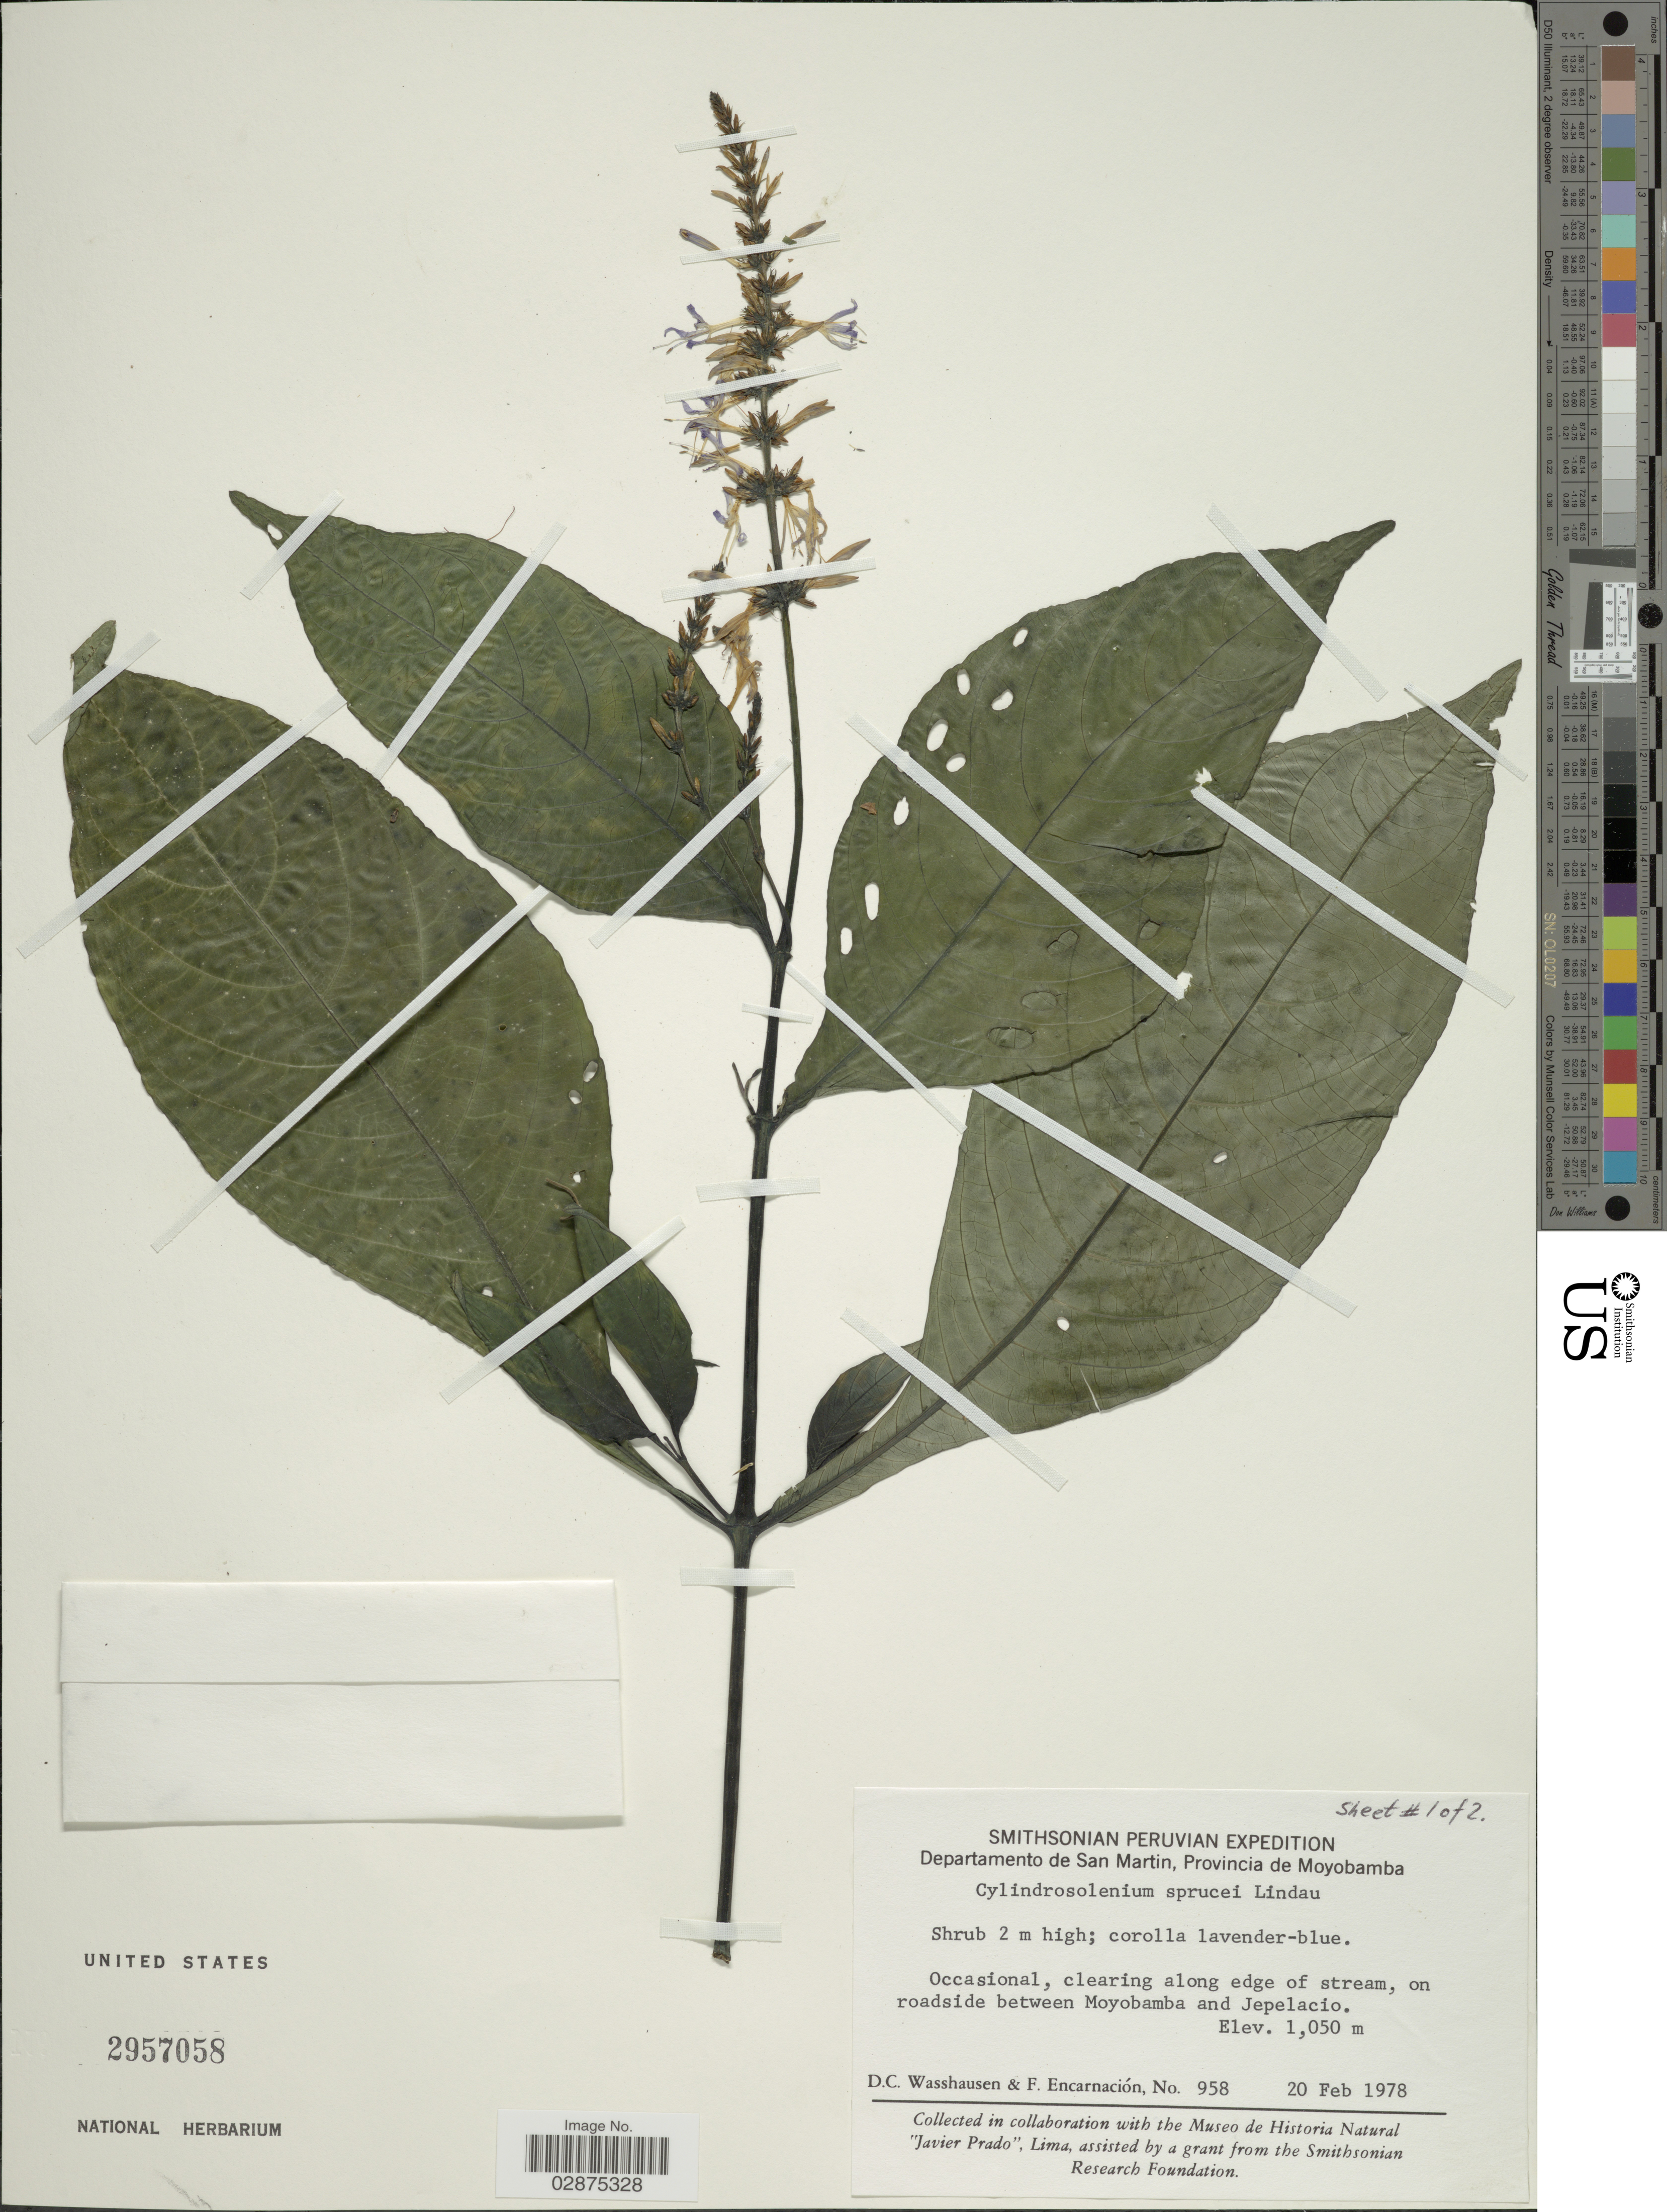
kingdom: Plantae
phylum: Tracheophyta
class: Magnoliopsida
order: Lamiales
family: Acanthaceae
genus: Stenostephanus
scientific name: Stenostephanus sprucei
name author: (Lindau) Wassh. & J.R.I. Wood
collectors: D. C. Wasshausen & F. Encarnación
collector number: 958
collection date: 1978-02-20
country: Peru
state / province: San Martín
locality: Departamento de San Martín, Provincia de Moyobamba. On roadside between Moyobamba and Jepelacio.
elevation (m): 1050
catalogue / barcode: US 2957058